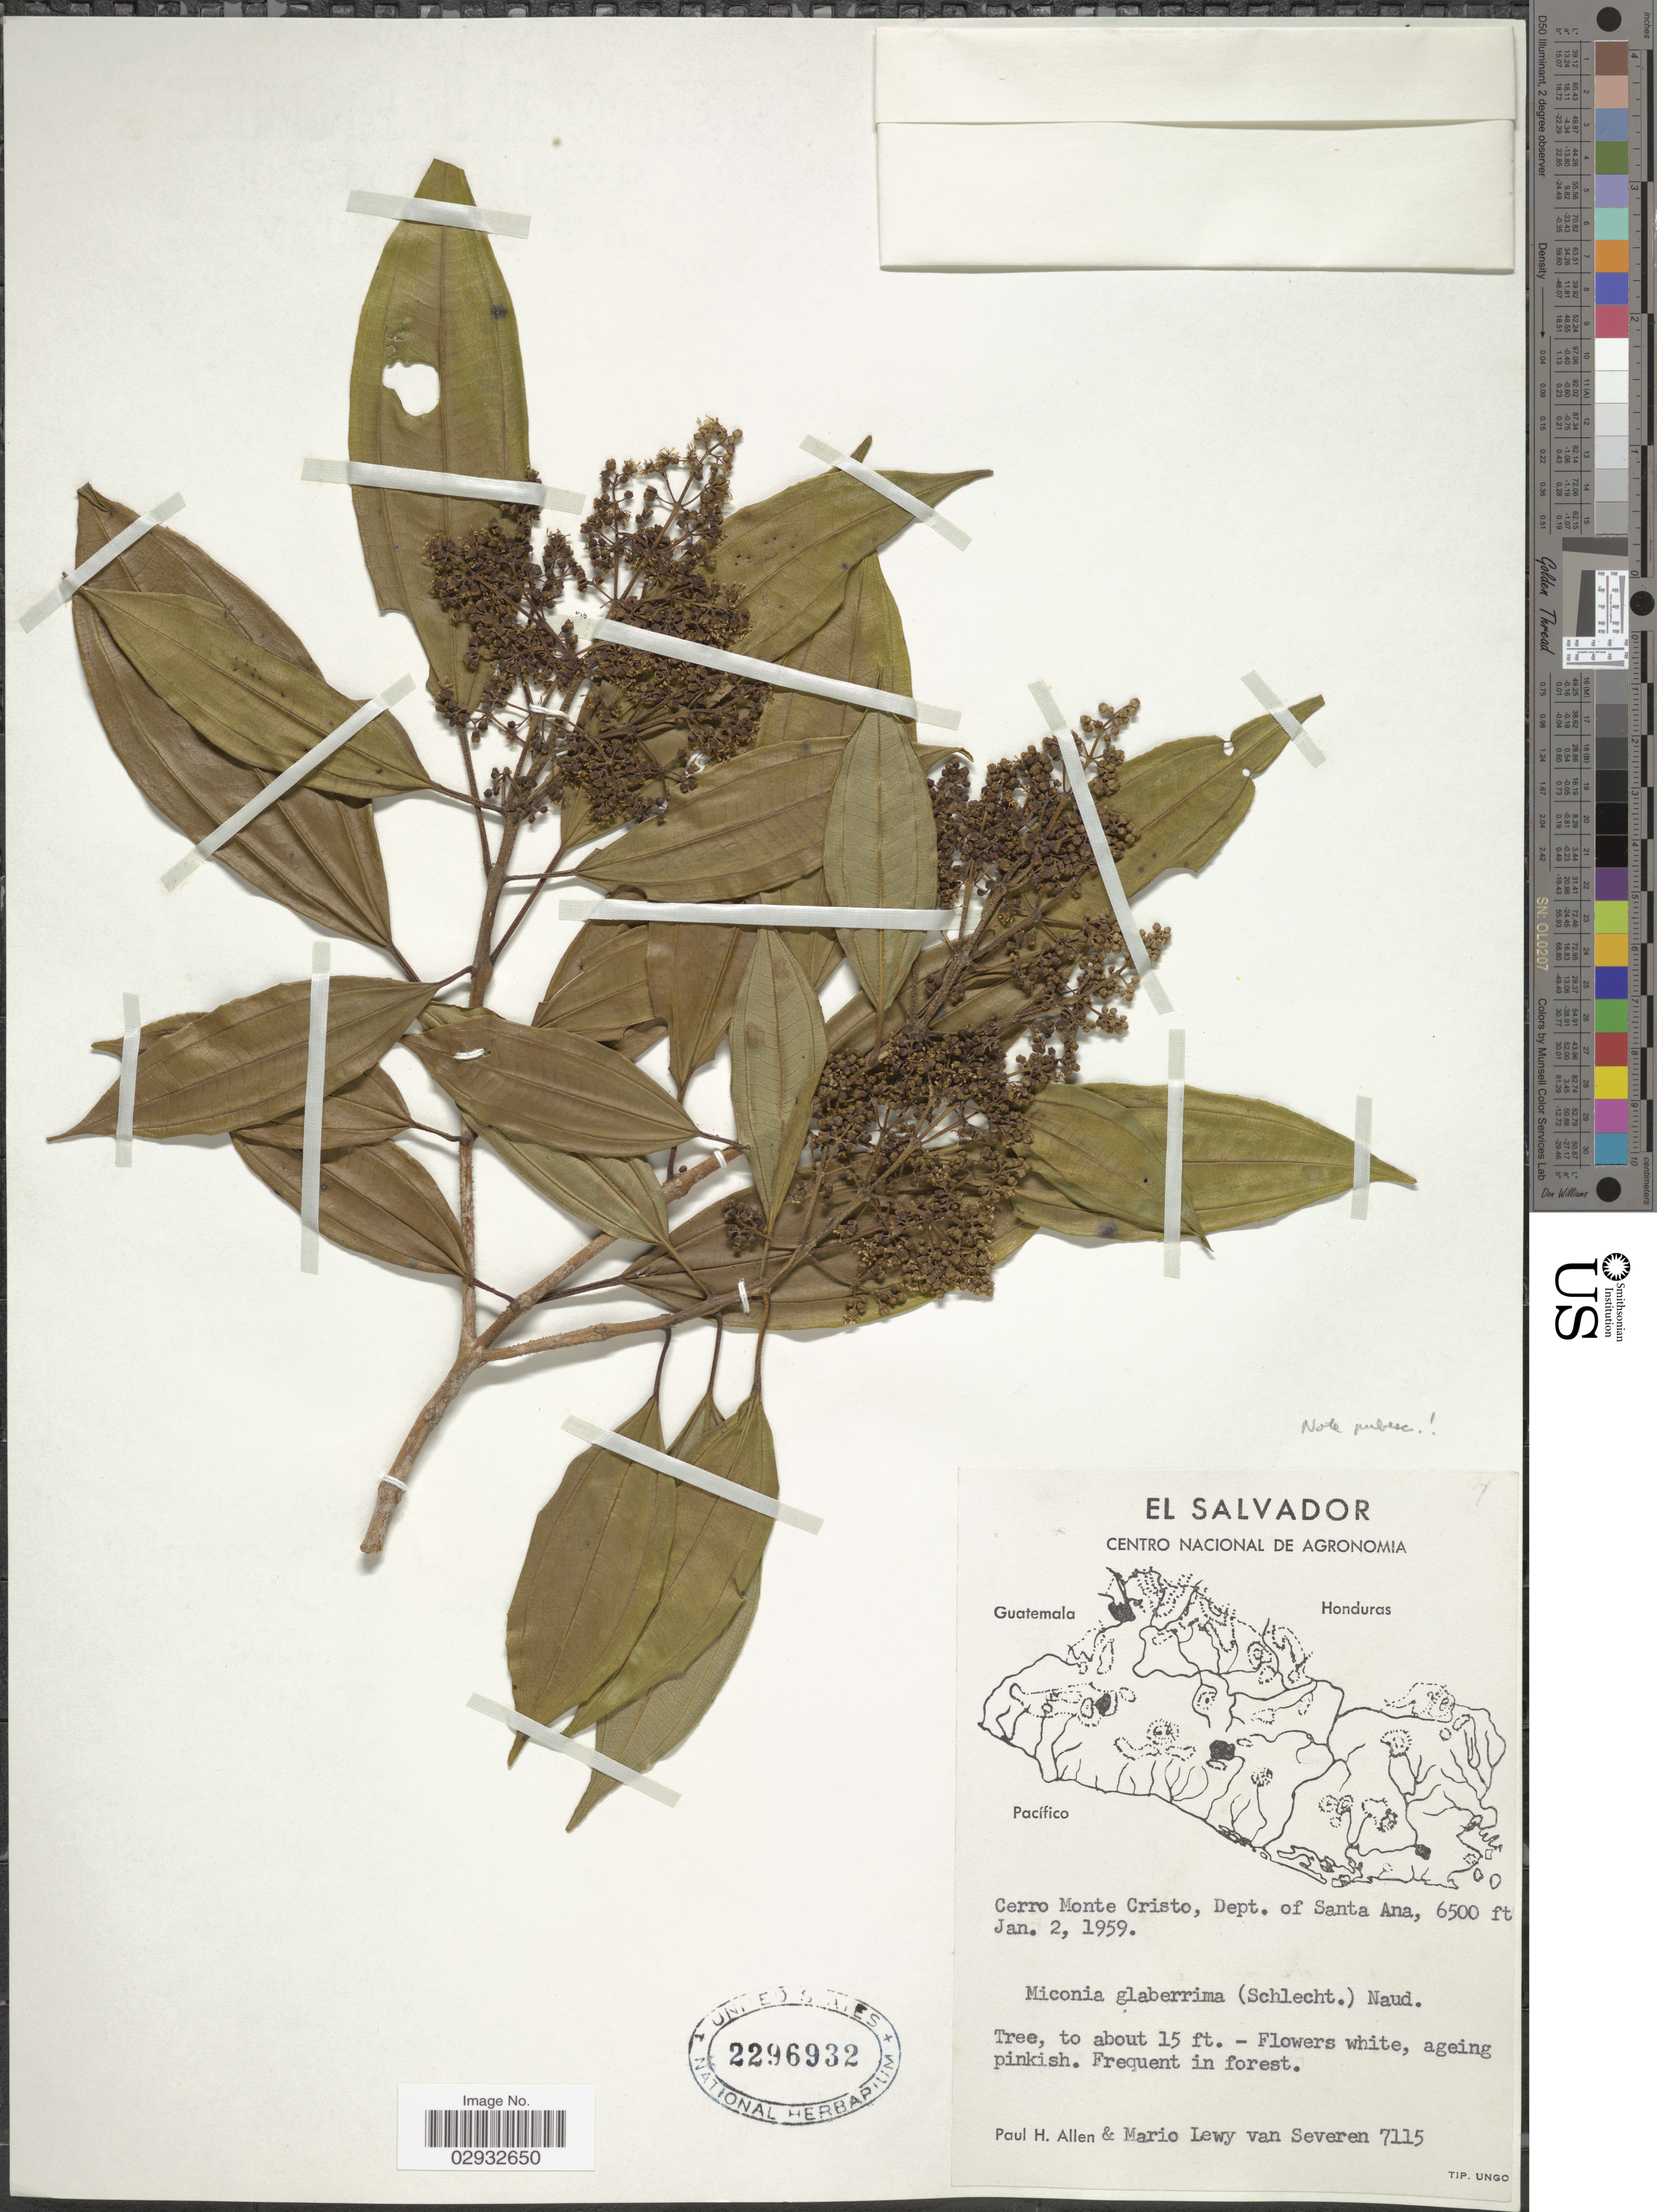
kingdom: Plantae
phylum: Tracheophyta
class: Magnoliopsida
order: Myrtales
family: Melastomataceae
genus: Miconia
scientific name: Miconia glaberrima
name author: (Schltdl.) Naudin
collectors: P. H. Allen & M. Van Severen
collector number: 7115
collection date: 1959-01-02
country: El Salvador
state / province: Santa Ana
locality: Cerro Monte Cristo, Dept. of Santa Ana.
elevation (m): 1981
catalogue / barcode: US 2296932